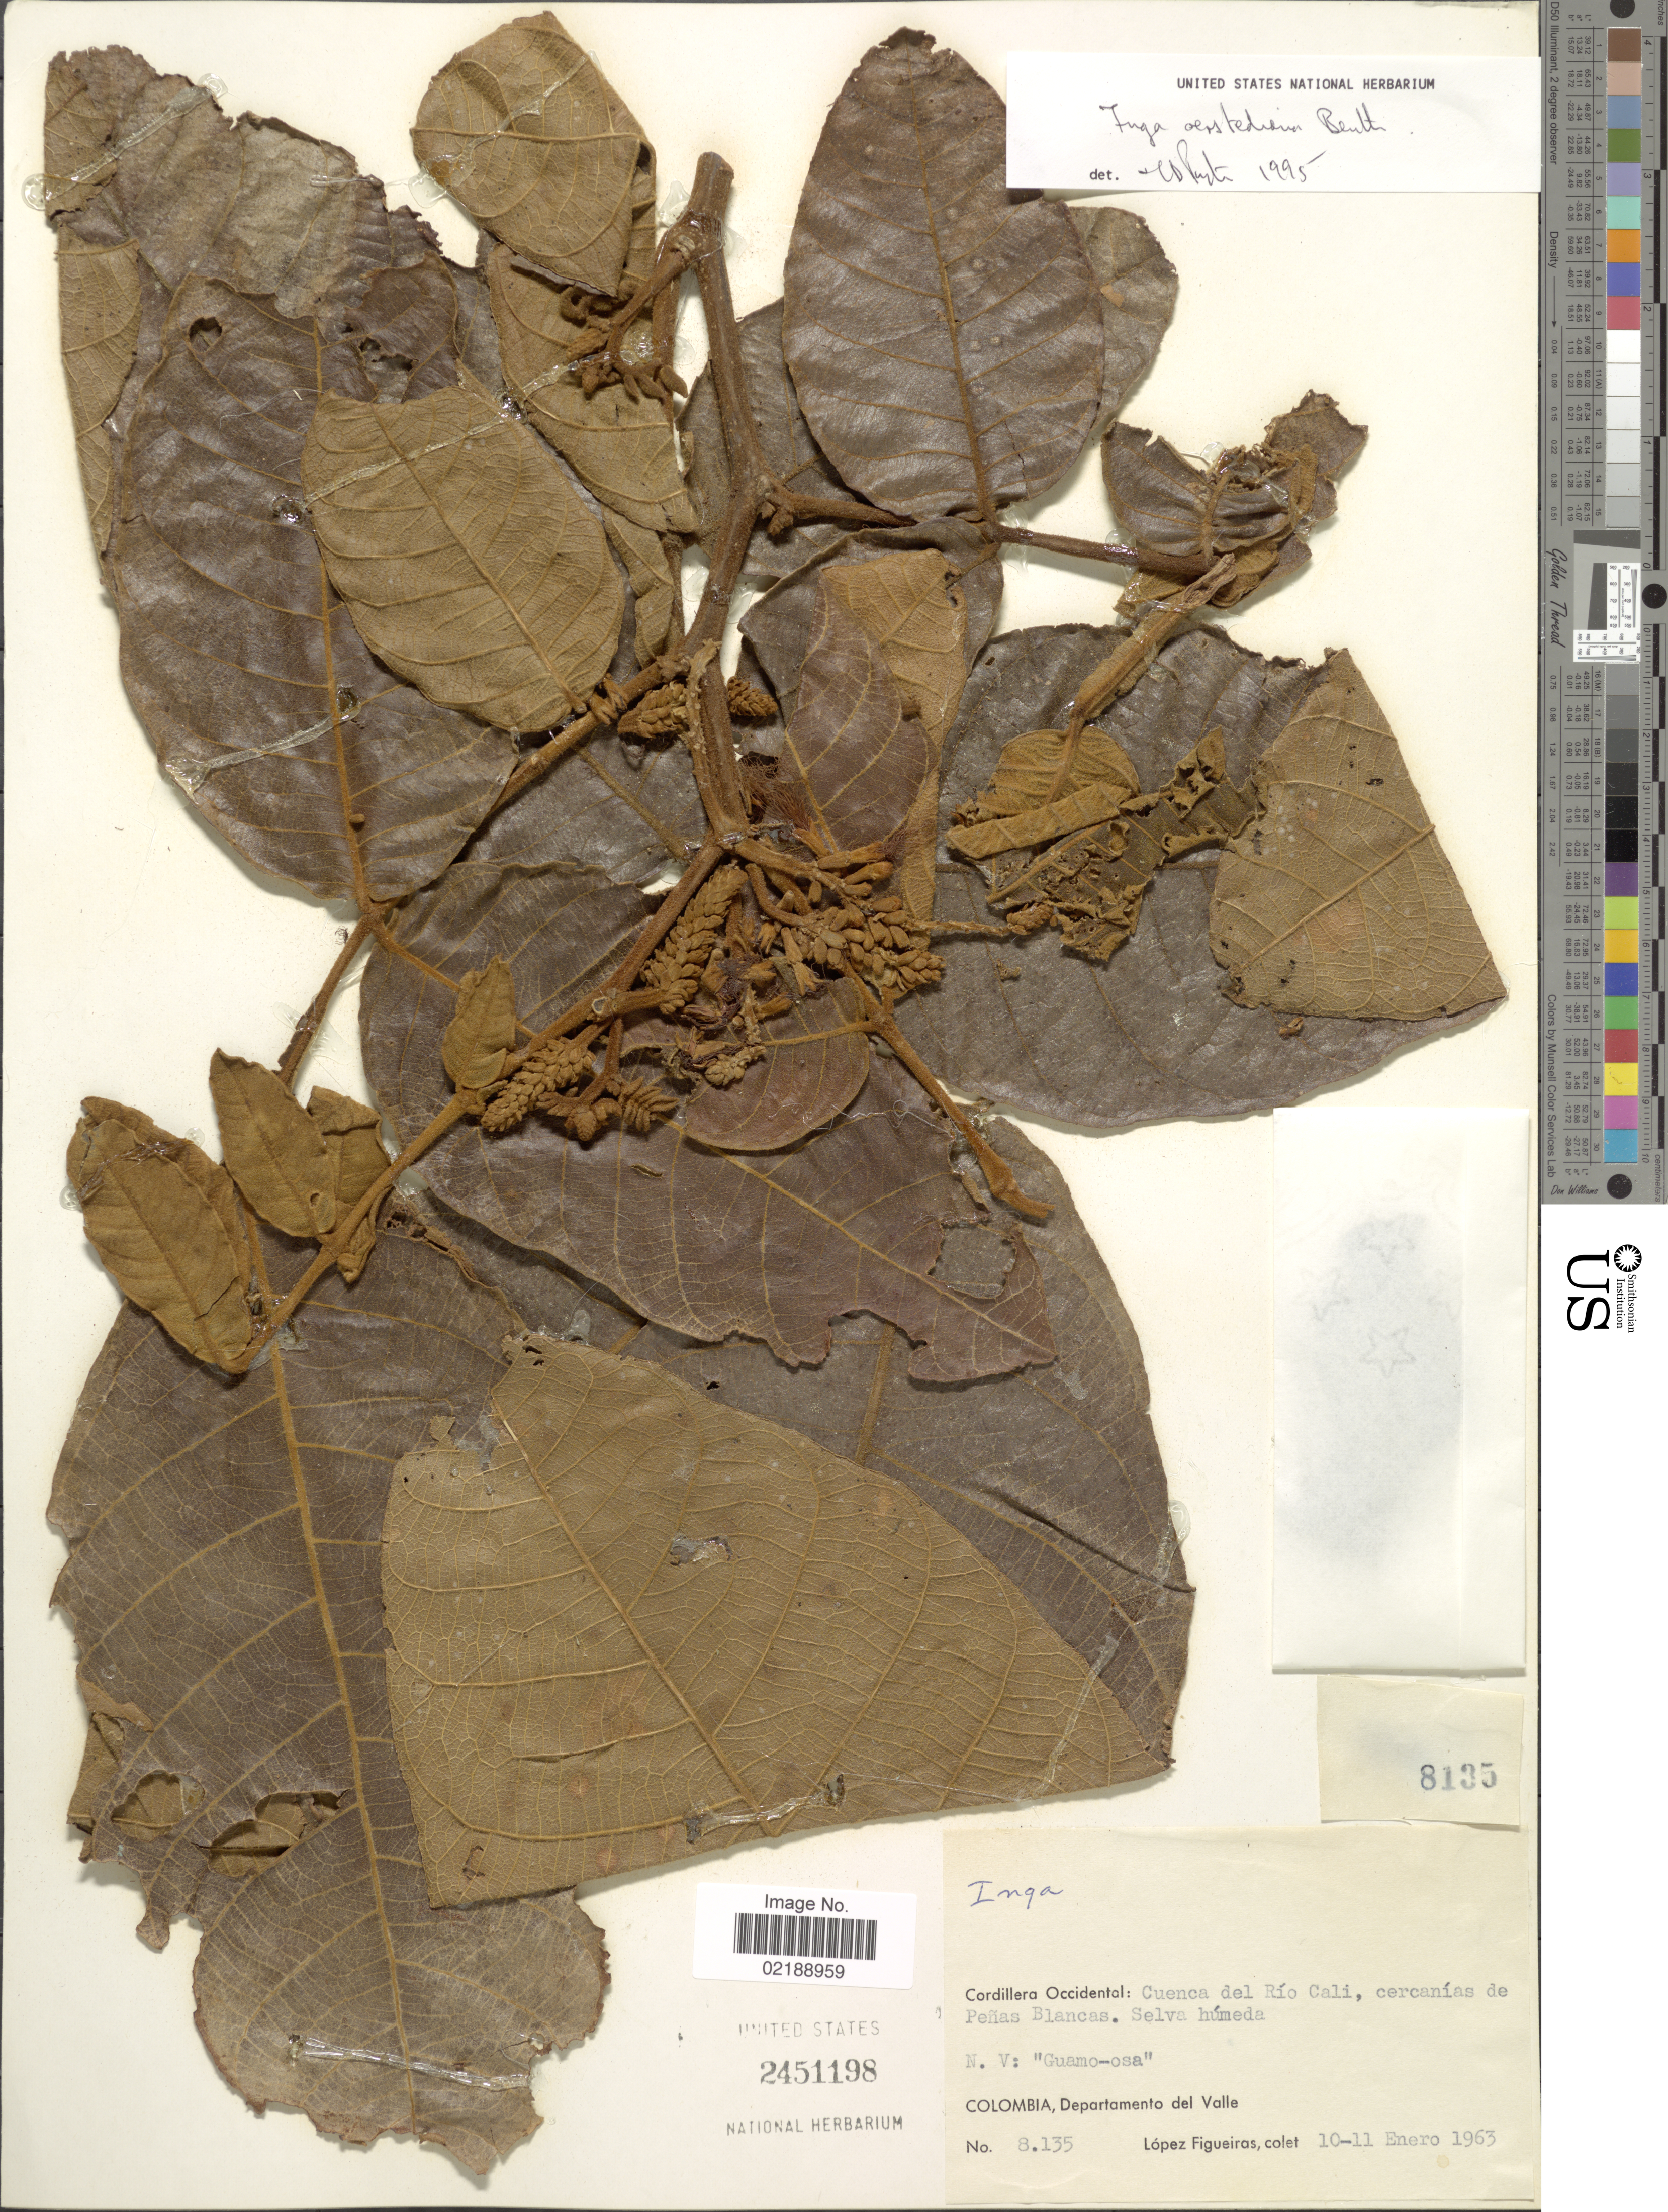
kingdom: Plantae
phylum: Tracheophyta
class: Magnoliopsida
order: Fabales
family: Fabaceae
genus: Inga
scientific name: Inga oerstediana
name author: Benth.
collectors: L. Figueiras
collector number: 8135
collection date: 1963-01-10/1963-01-11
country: Colombia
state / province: Valle del Cauca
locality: Cordillera Occidental: Cuenca del Río Cali, cercanías de Peñas Blancas. Selva húmeda, Departamento del Valle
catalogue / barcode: US 2451198